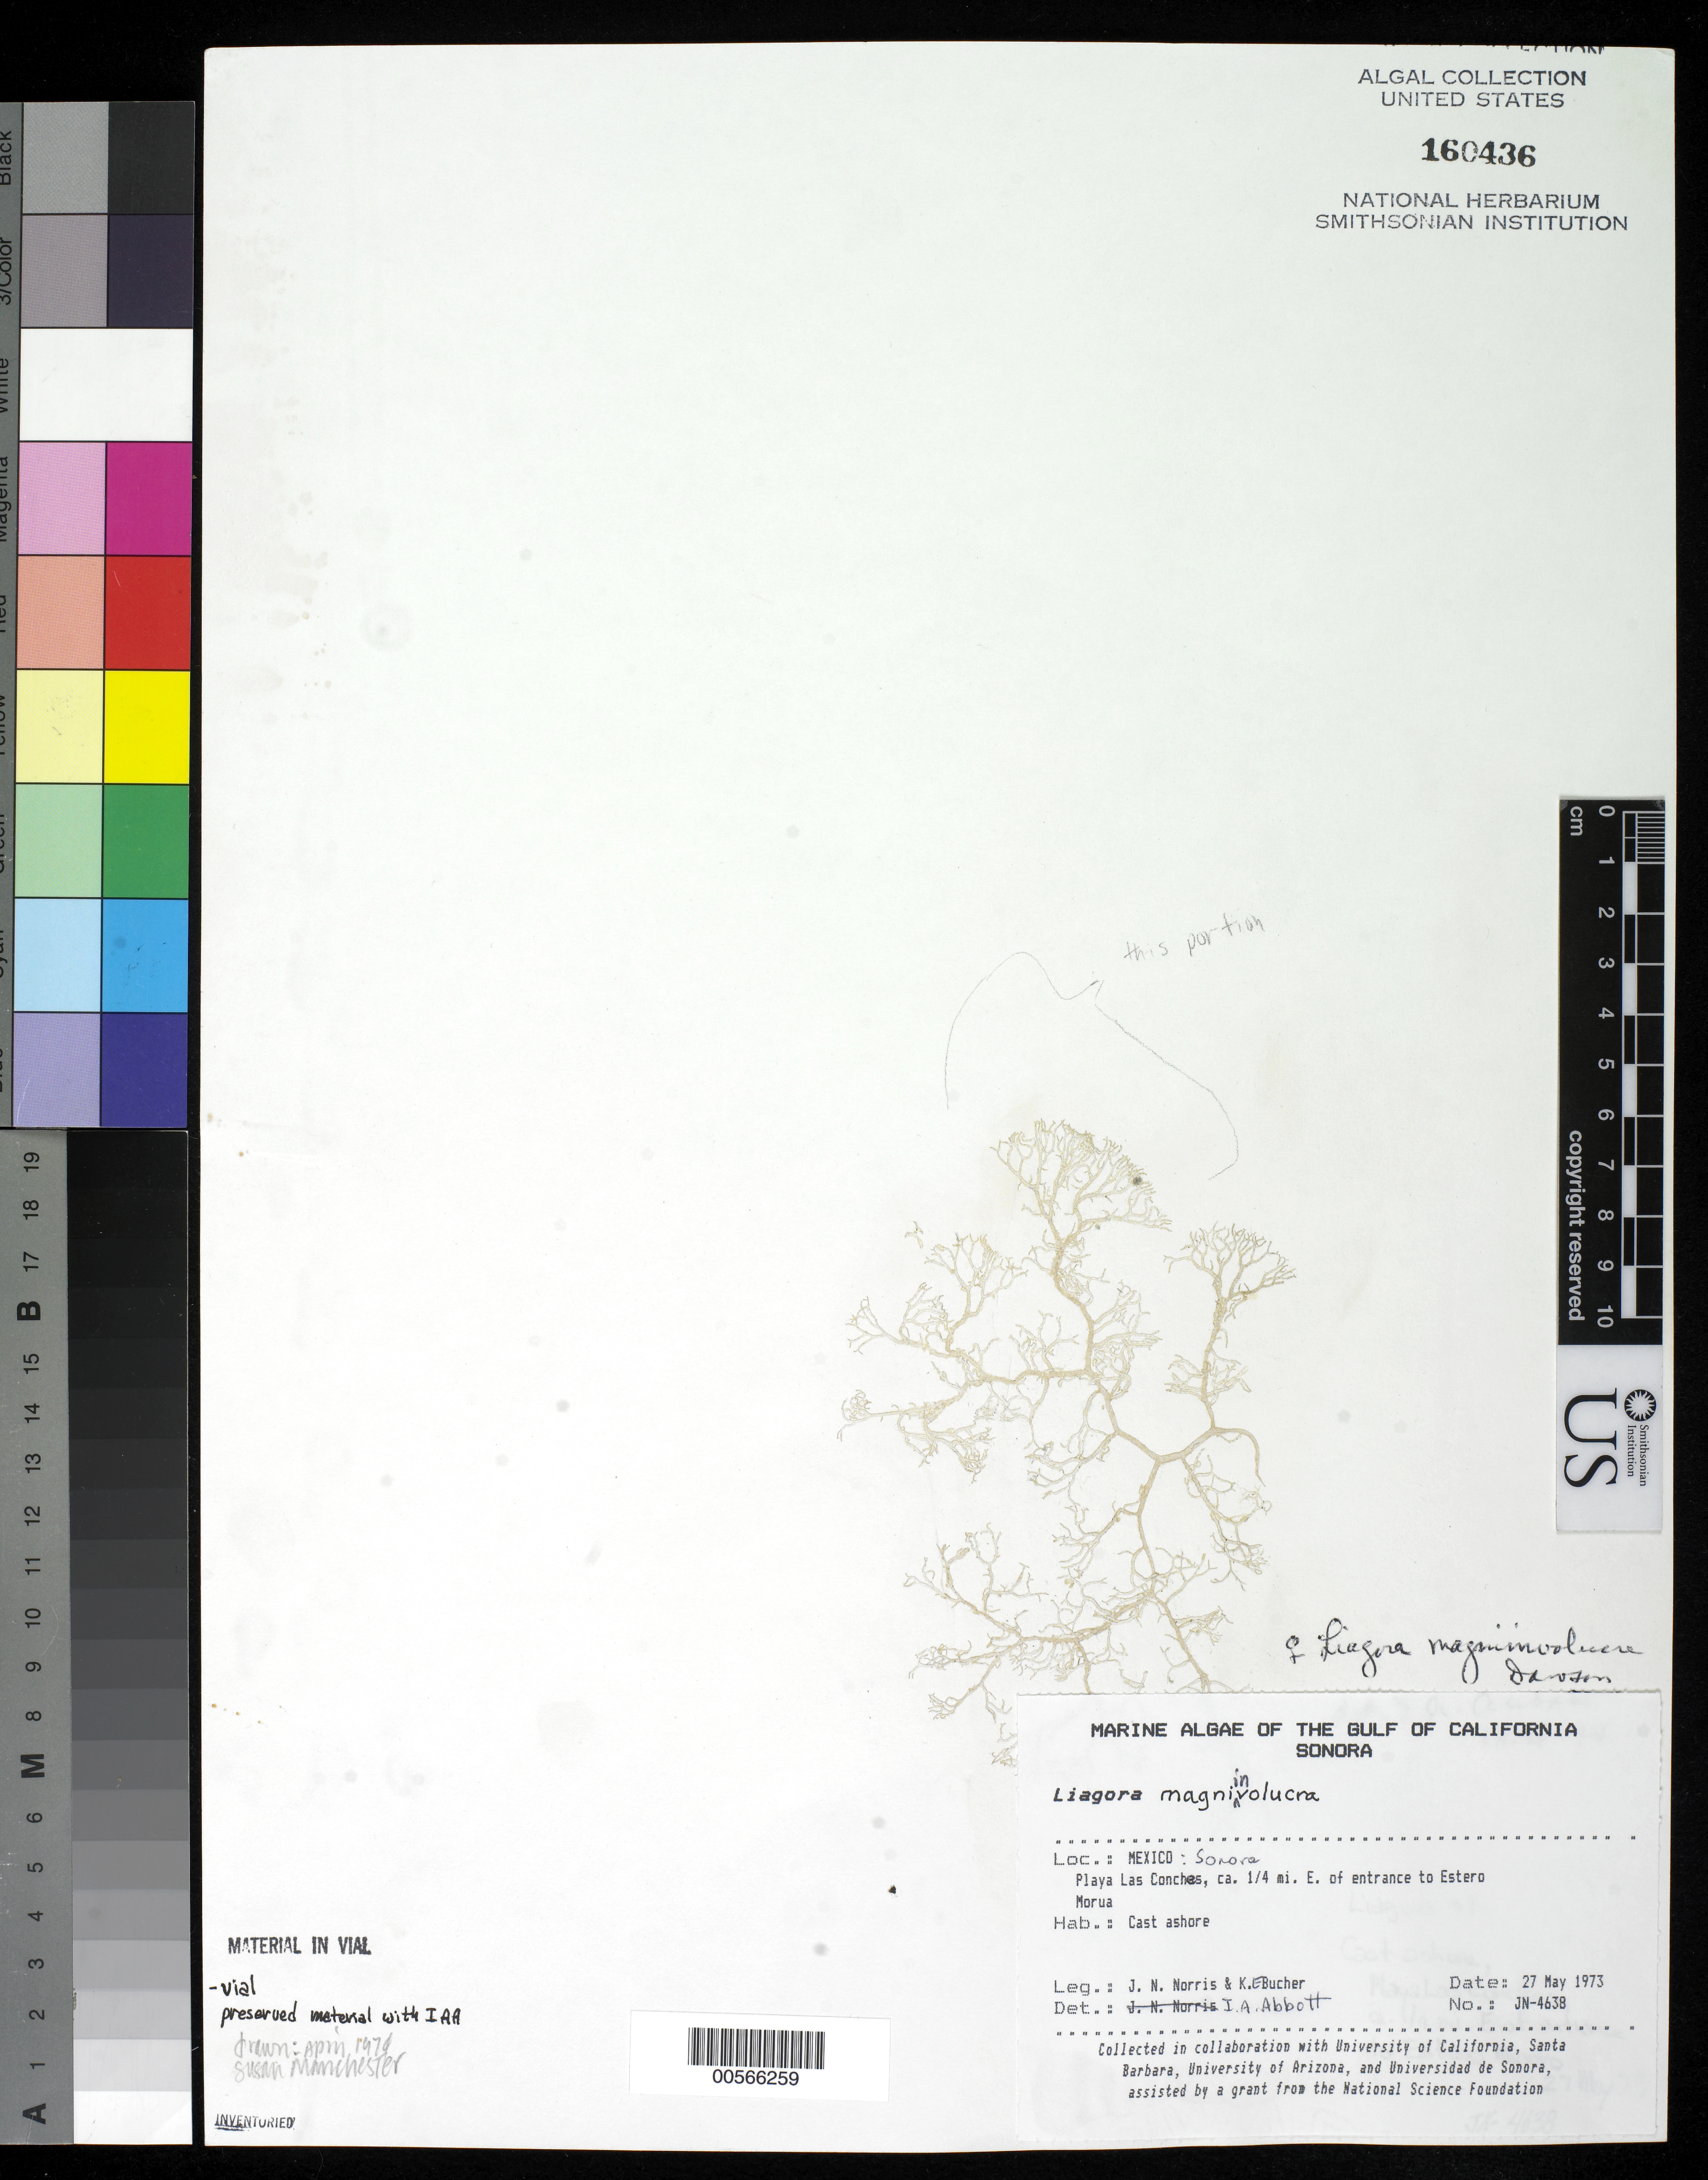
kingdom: Plantae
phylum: Rhodophyta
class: Florideophyceae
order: Nemaliales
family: Liagoraceae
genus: Liagora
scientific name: Liagora magniinvolucra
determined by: Abbott, Isabella A.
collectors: J. N. Norris & K. E. Bucher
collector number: JN-4638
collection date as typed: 27 May 1973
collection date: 1973-05-27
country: Mexico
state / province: Sonora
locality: Playa las Conches, ca. 0.25 mile east of Estero Morua entrance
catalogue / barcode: US 160436